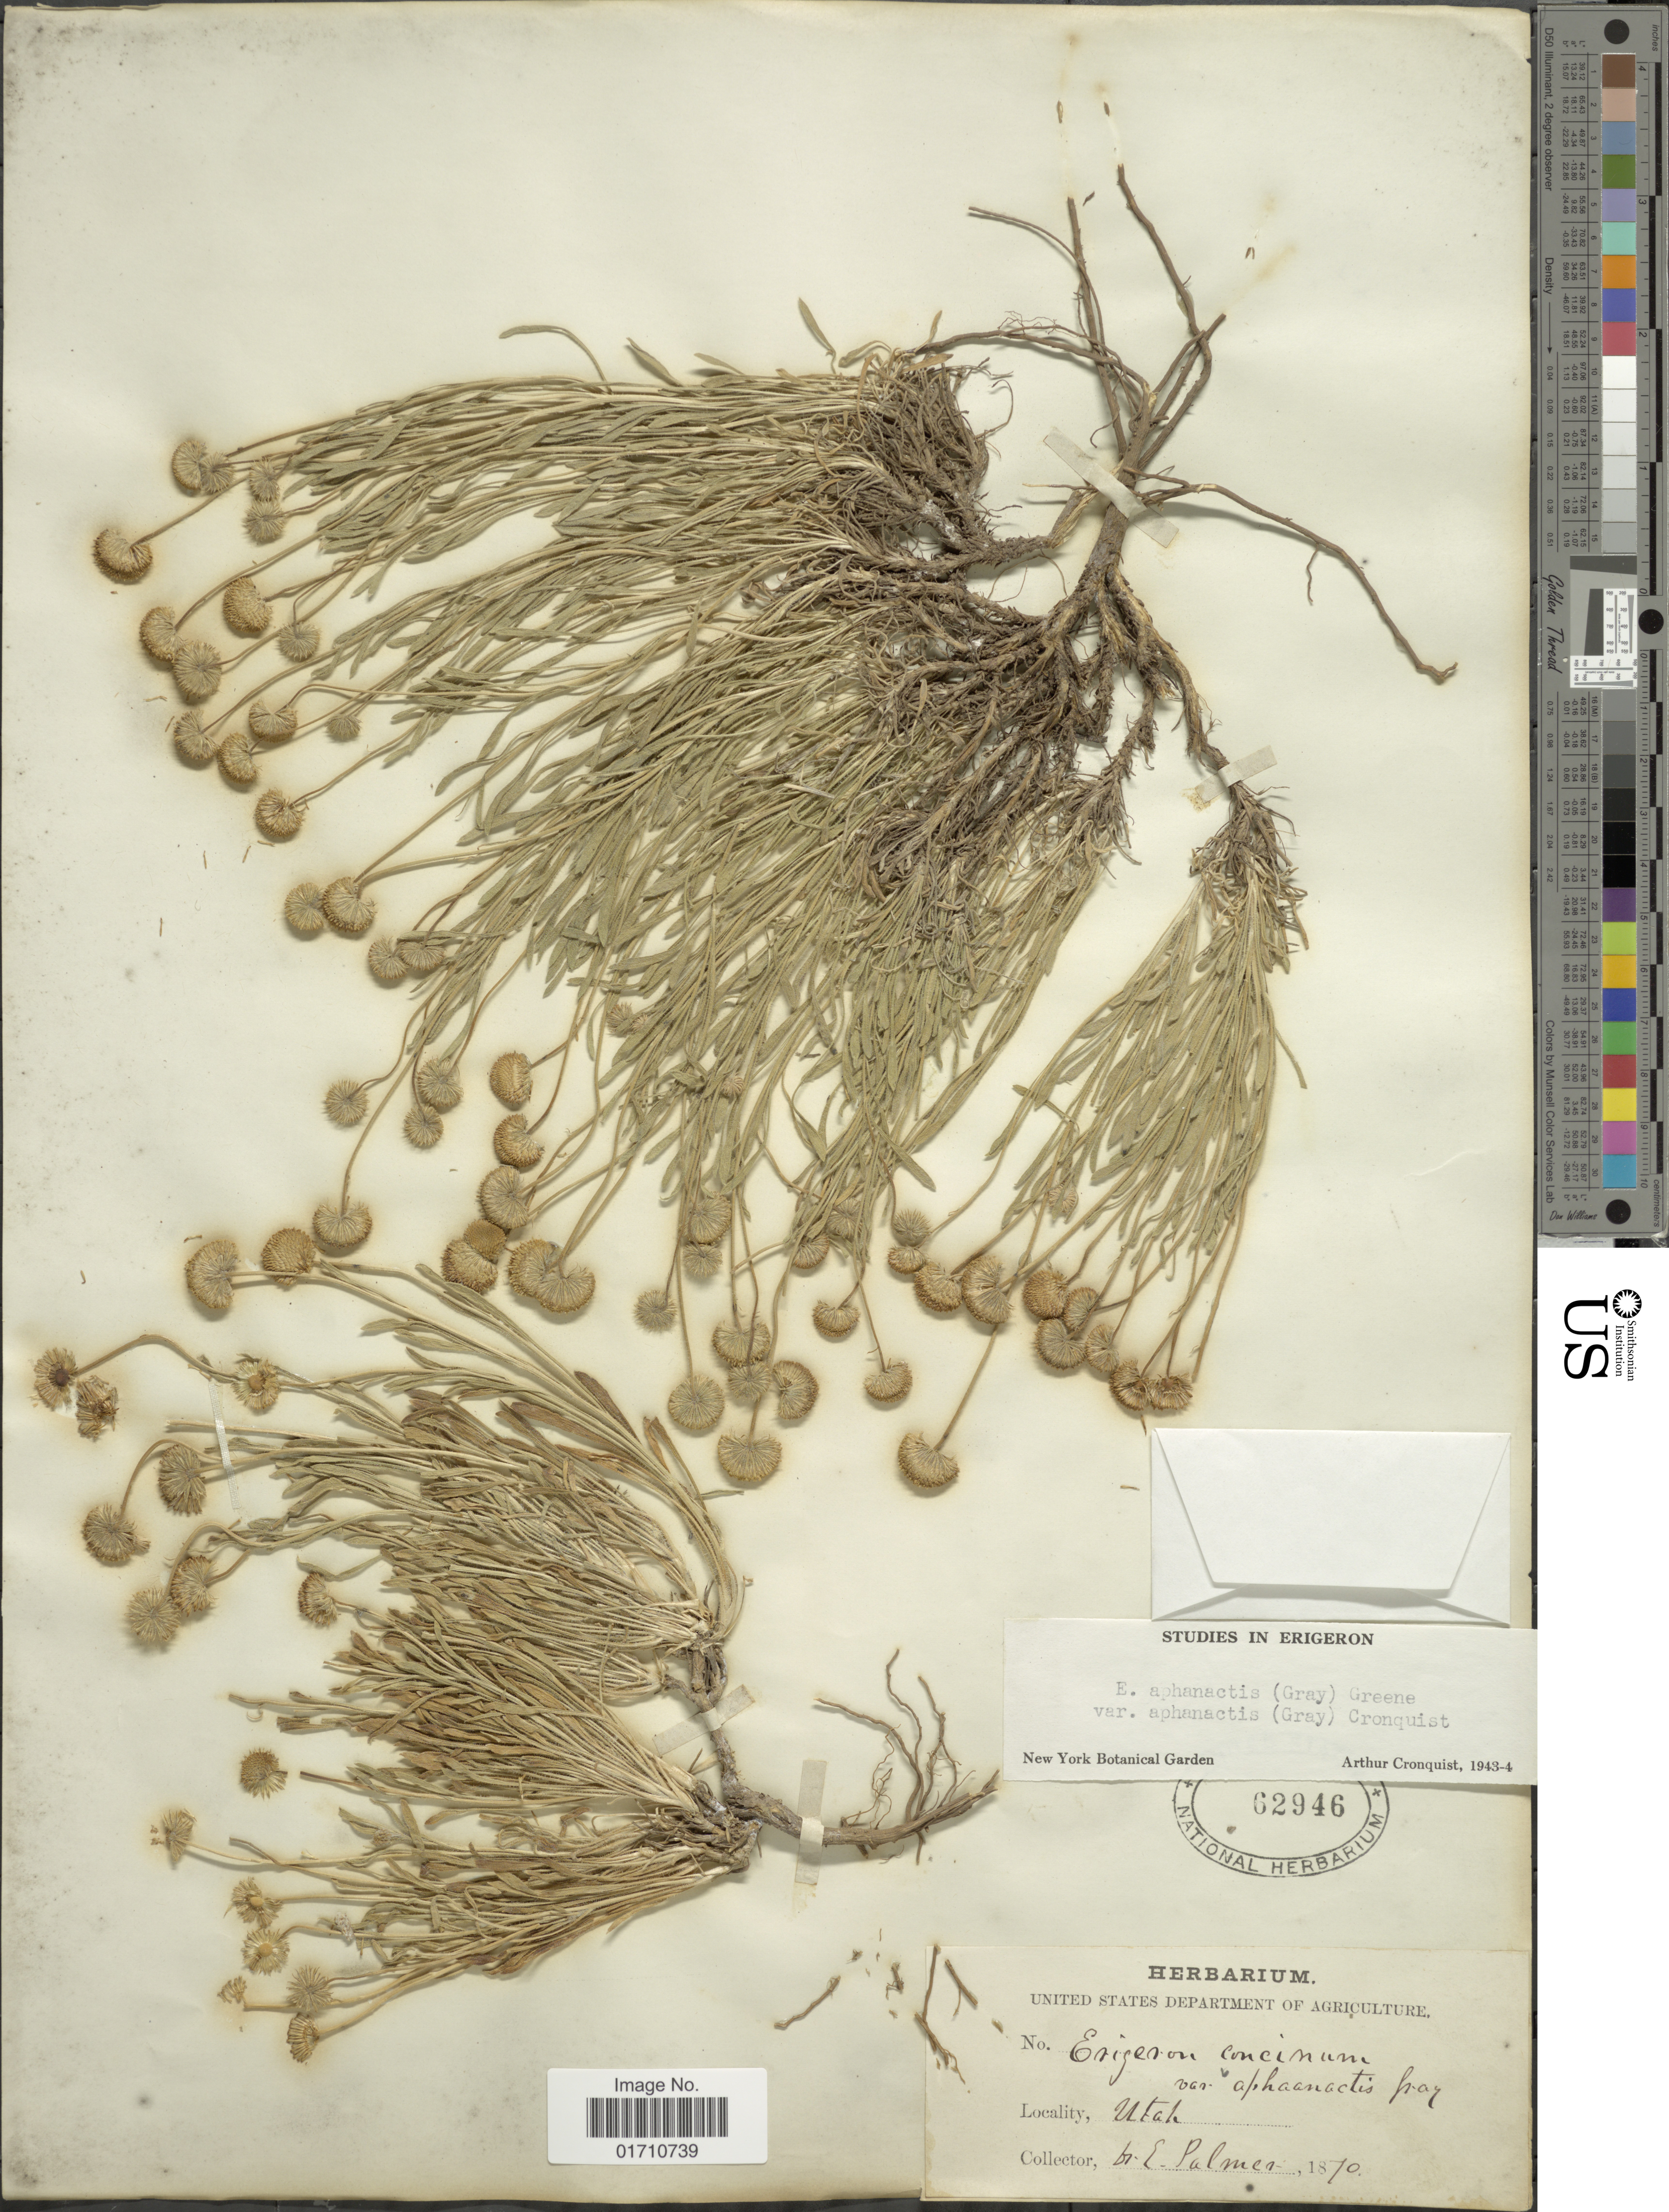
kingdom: Plantae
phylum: Tracheophyta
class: Magnoliopsida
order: Asterales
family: Asteraceae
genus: Erigeron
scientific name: Erigeron aphanactis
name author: (A. Gray) Greene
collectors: E. Palmer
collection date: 1870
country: United States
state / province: Utah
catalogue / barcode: US 62946